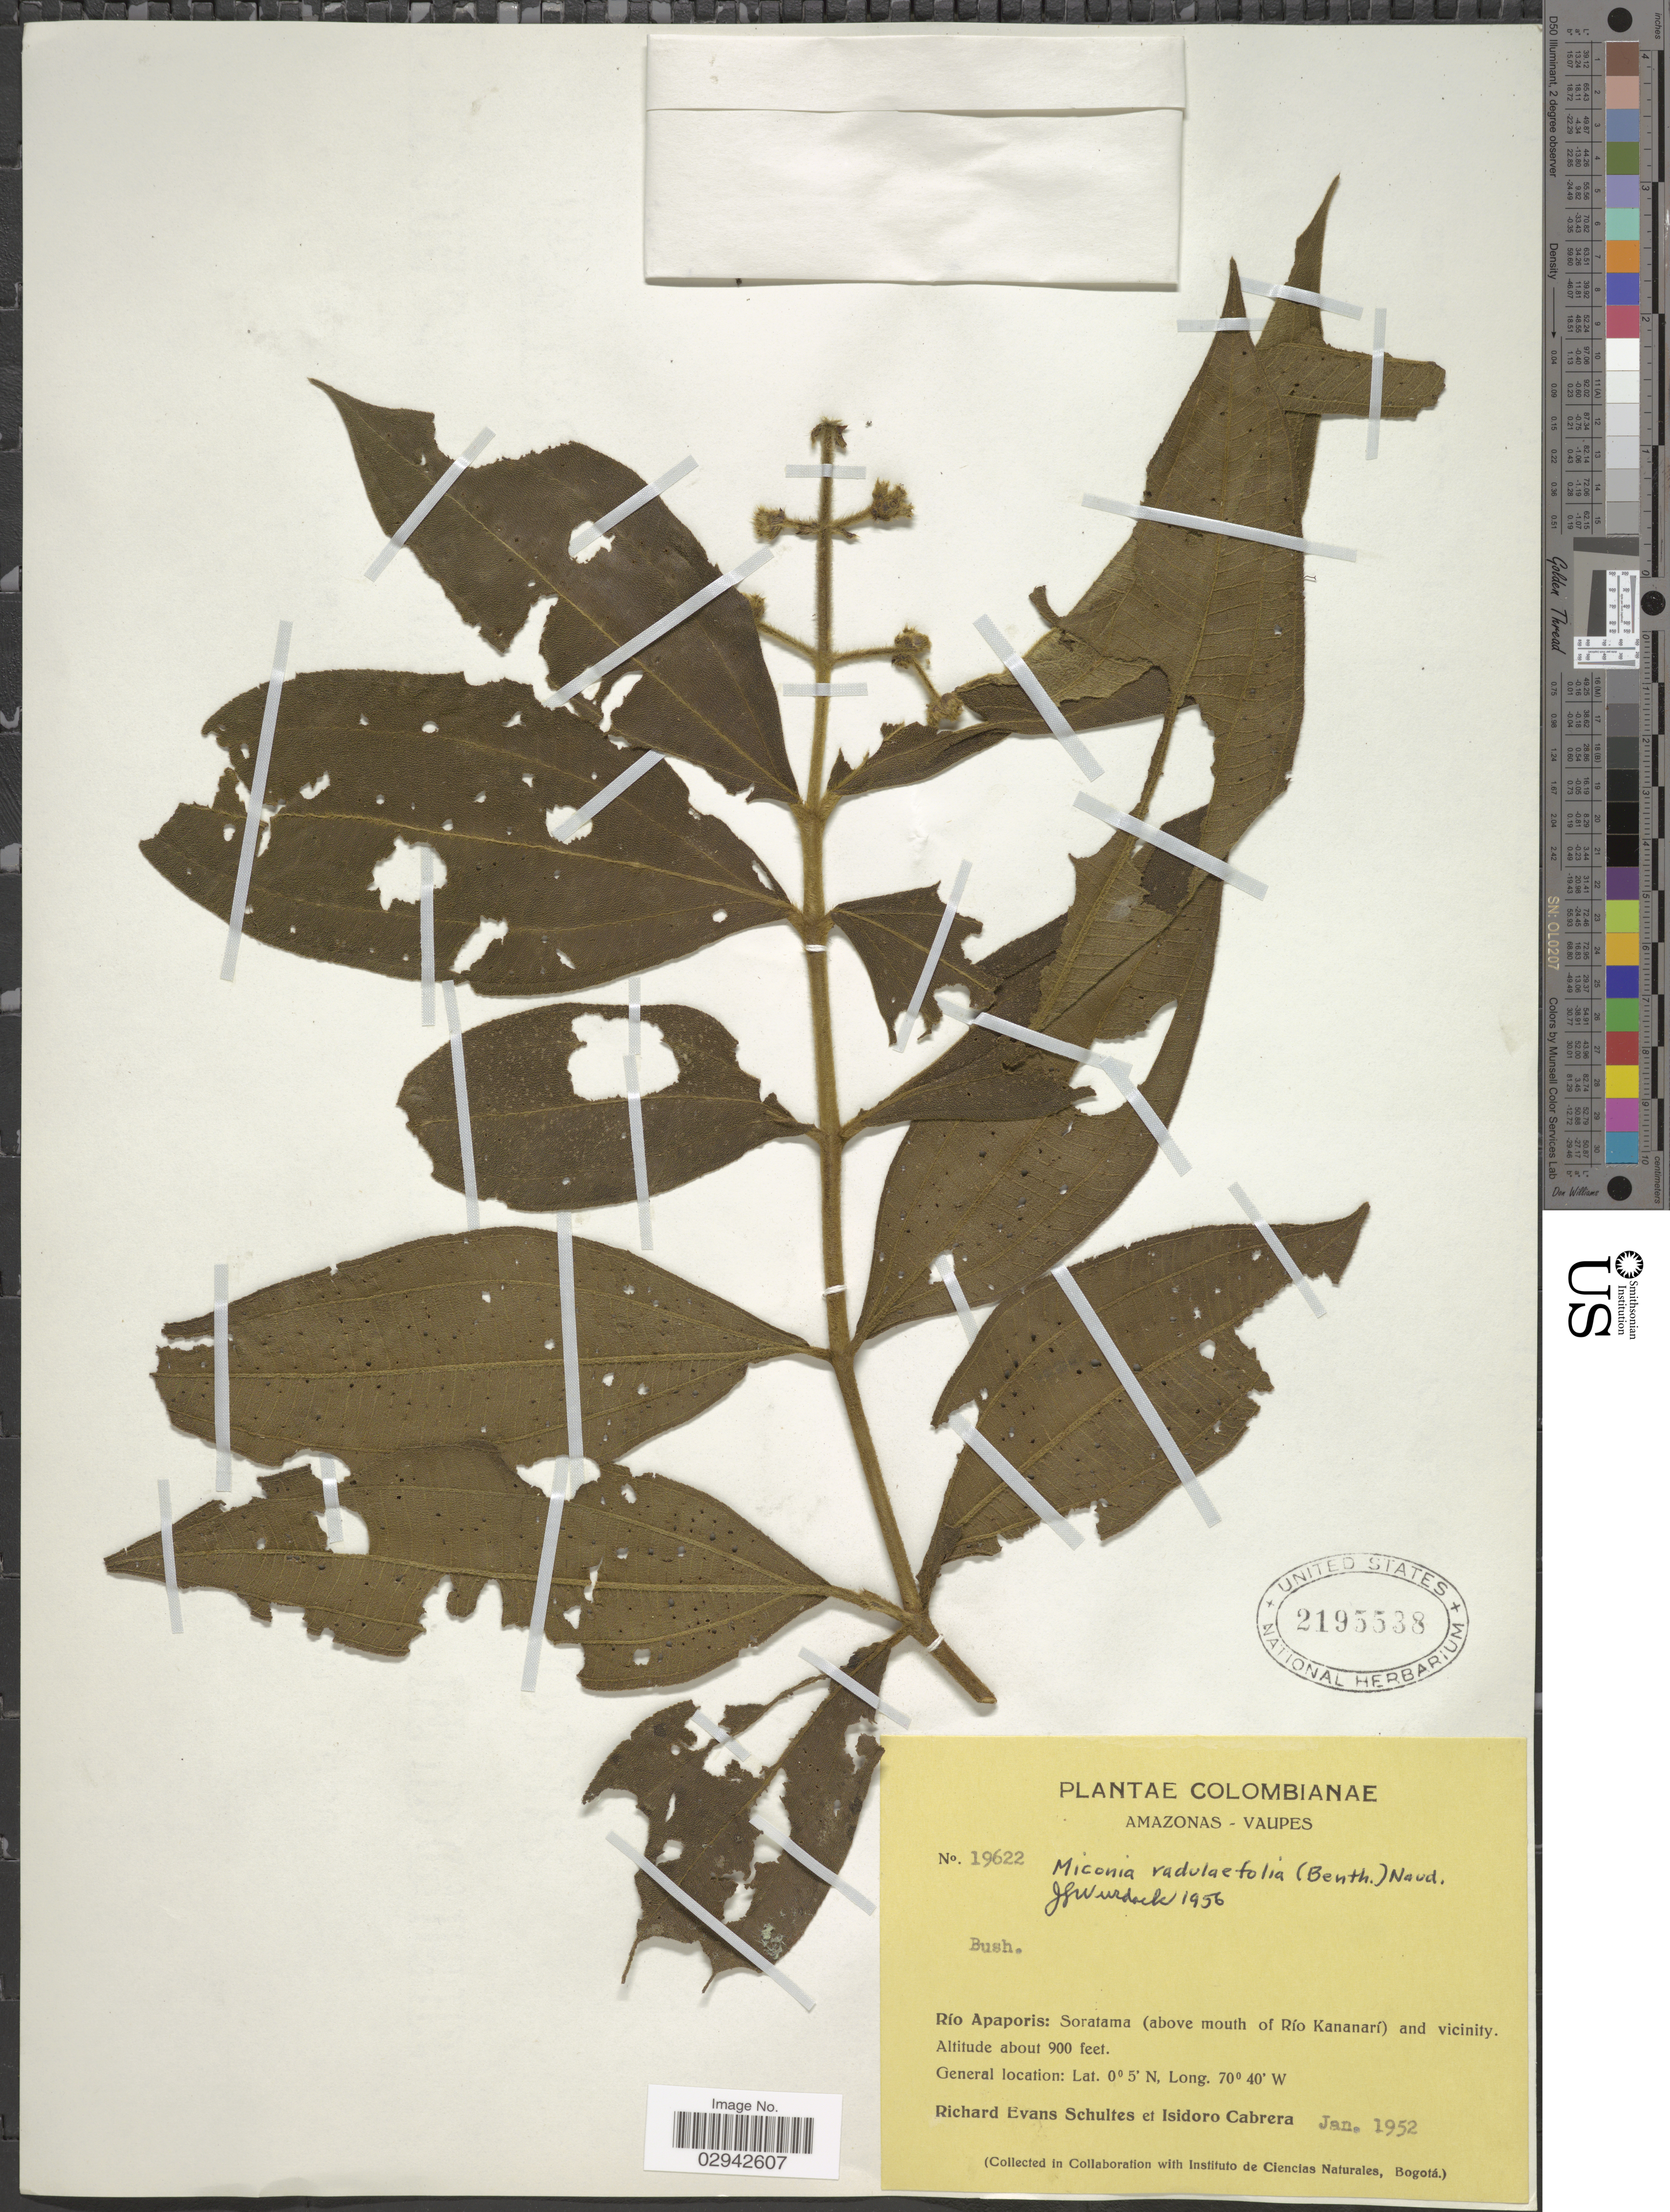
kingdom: Plantae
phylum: Tracheophyta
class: Magnoliopsida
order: Myrtales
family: Melastomataceae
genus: Miconia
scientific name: Miconia radulifolia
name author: (Benth.) Naudin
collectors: R. E. Schultes & I. Cabrera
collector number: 19622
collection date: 1952-01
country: Colombia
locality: Amazonas - Vaupes, Río Apaporis: Soratama (above mouth of Río Kananarí) and vicinity.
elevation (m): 274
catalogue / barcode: US 2195538